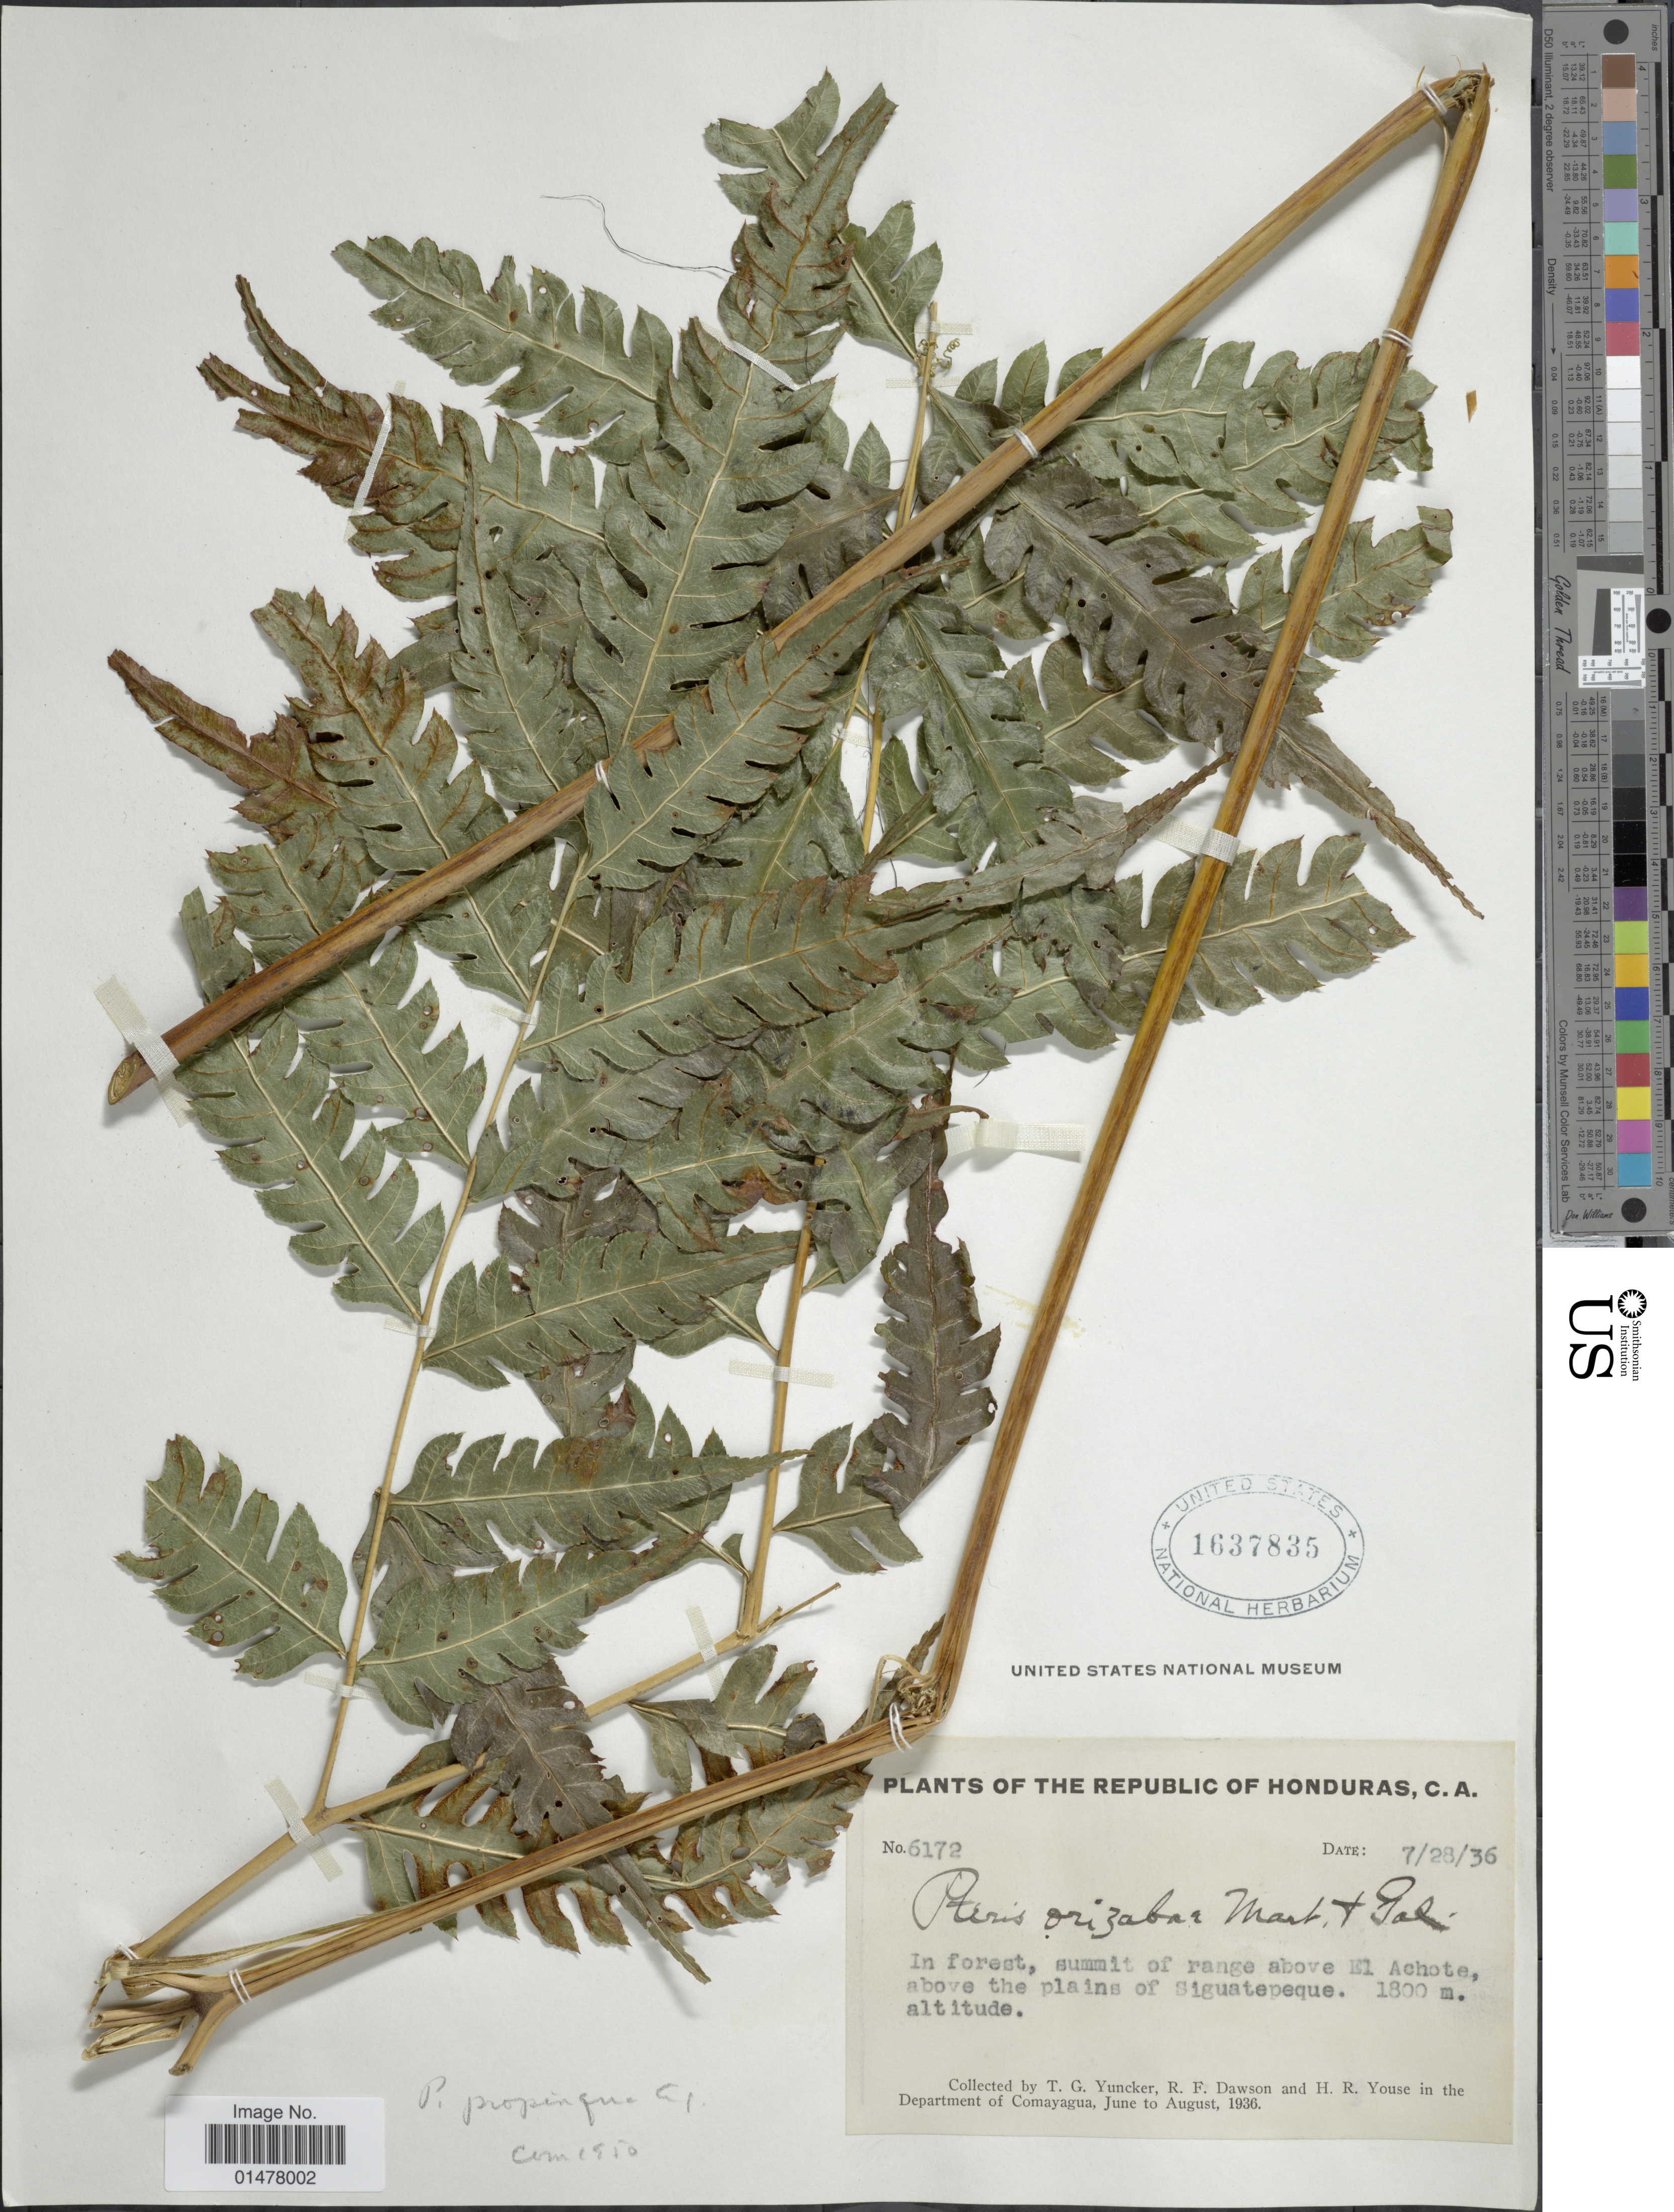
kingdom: Plantae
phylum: Tracheophyta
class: Polypodiopsida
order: Polypodiales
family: Pteridaceae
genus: Pteris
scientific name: Pteris orizabae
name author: M. Martens & Galeotti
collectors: T. G. Yuncker, R. F. Dawson & H. Youse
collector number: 6172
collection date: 1936-07-28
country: Honduras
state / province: Comayagua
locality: Plants of the Republic of Honduras, C.A., in forest, summit of range above El Achote, above the plains of Siguatepeque, department of Comayagua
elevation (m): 1800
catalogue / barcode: US 1637835